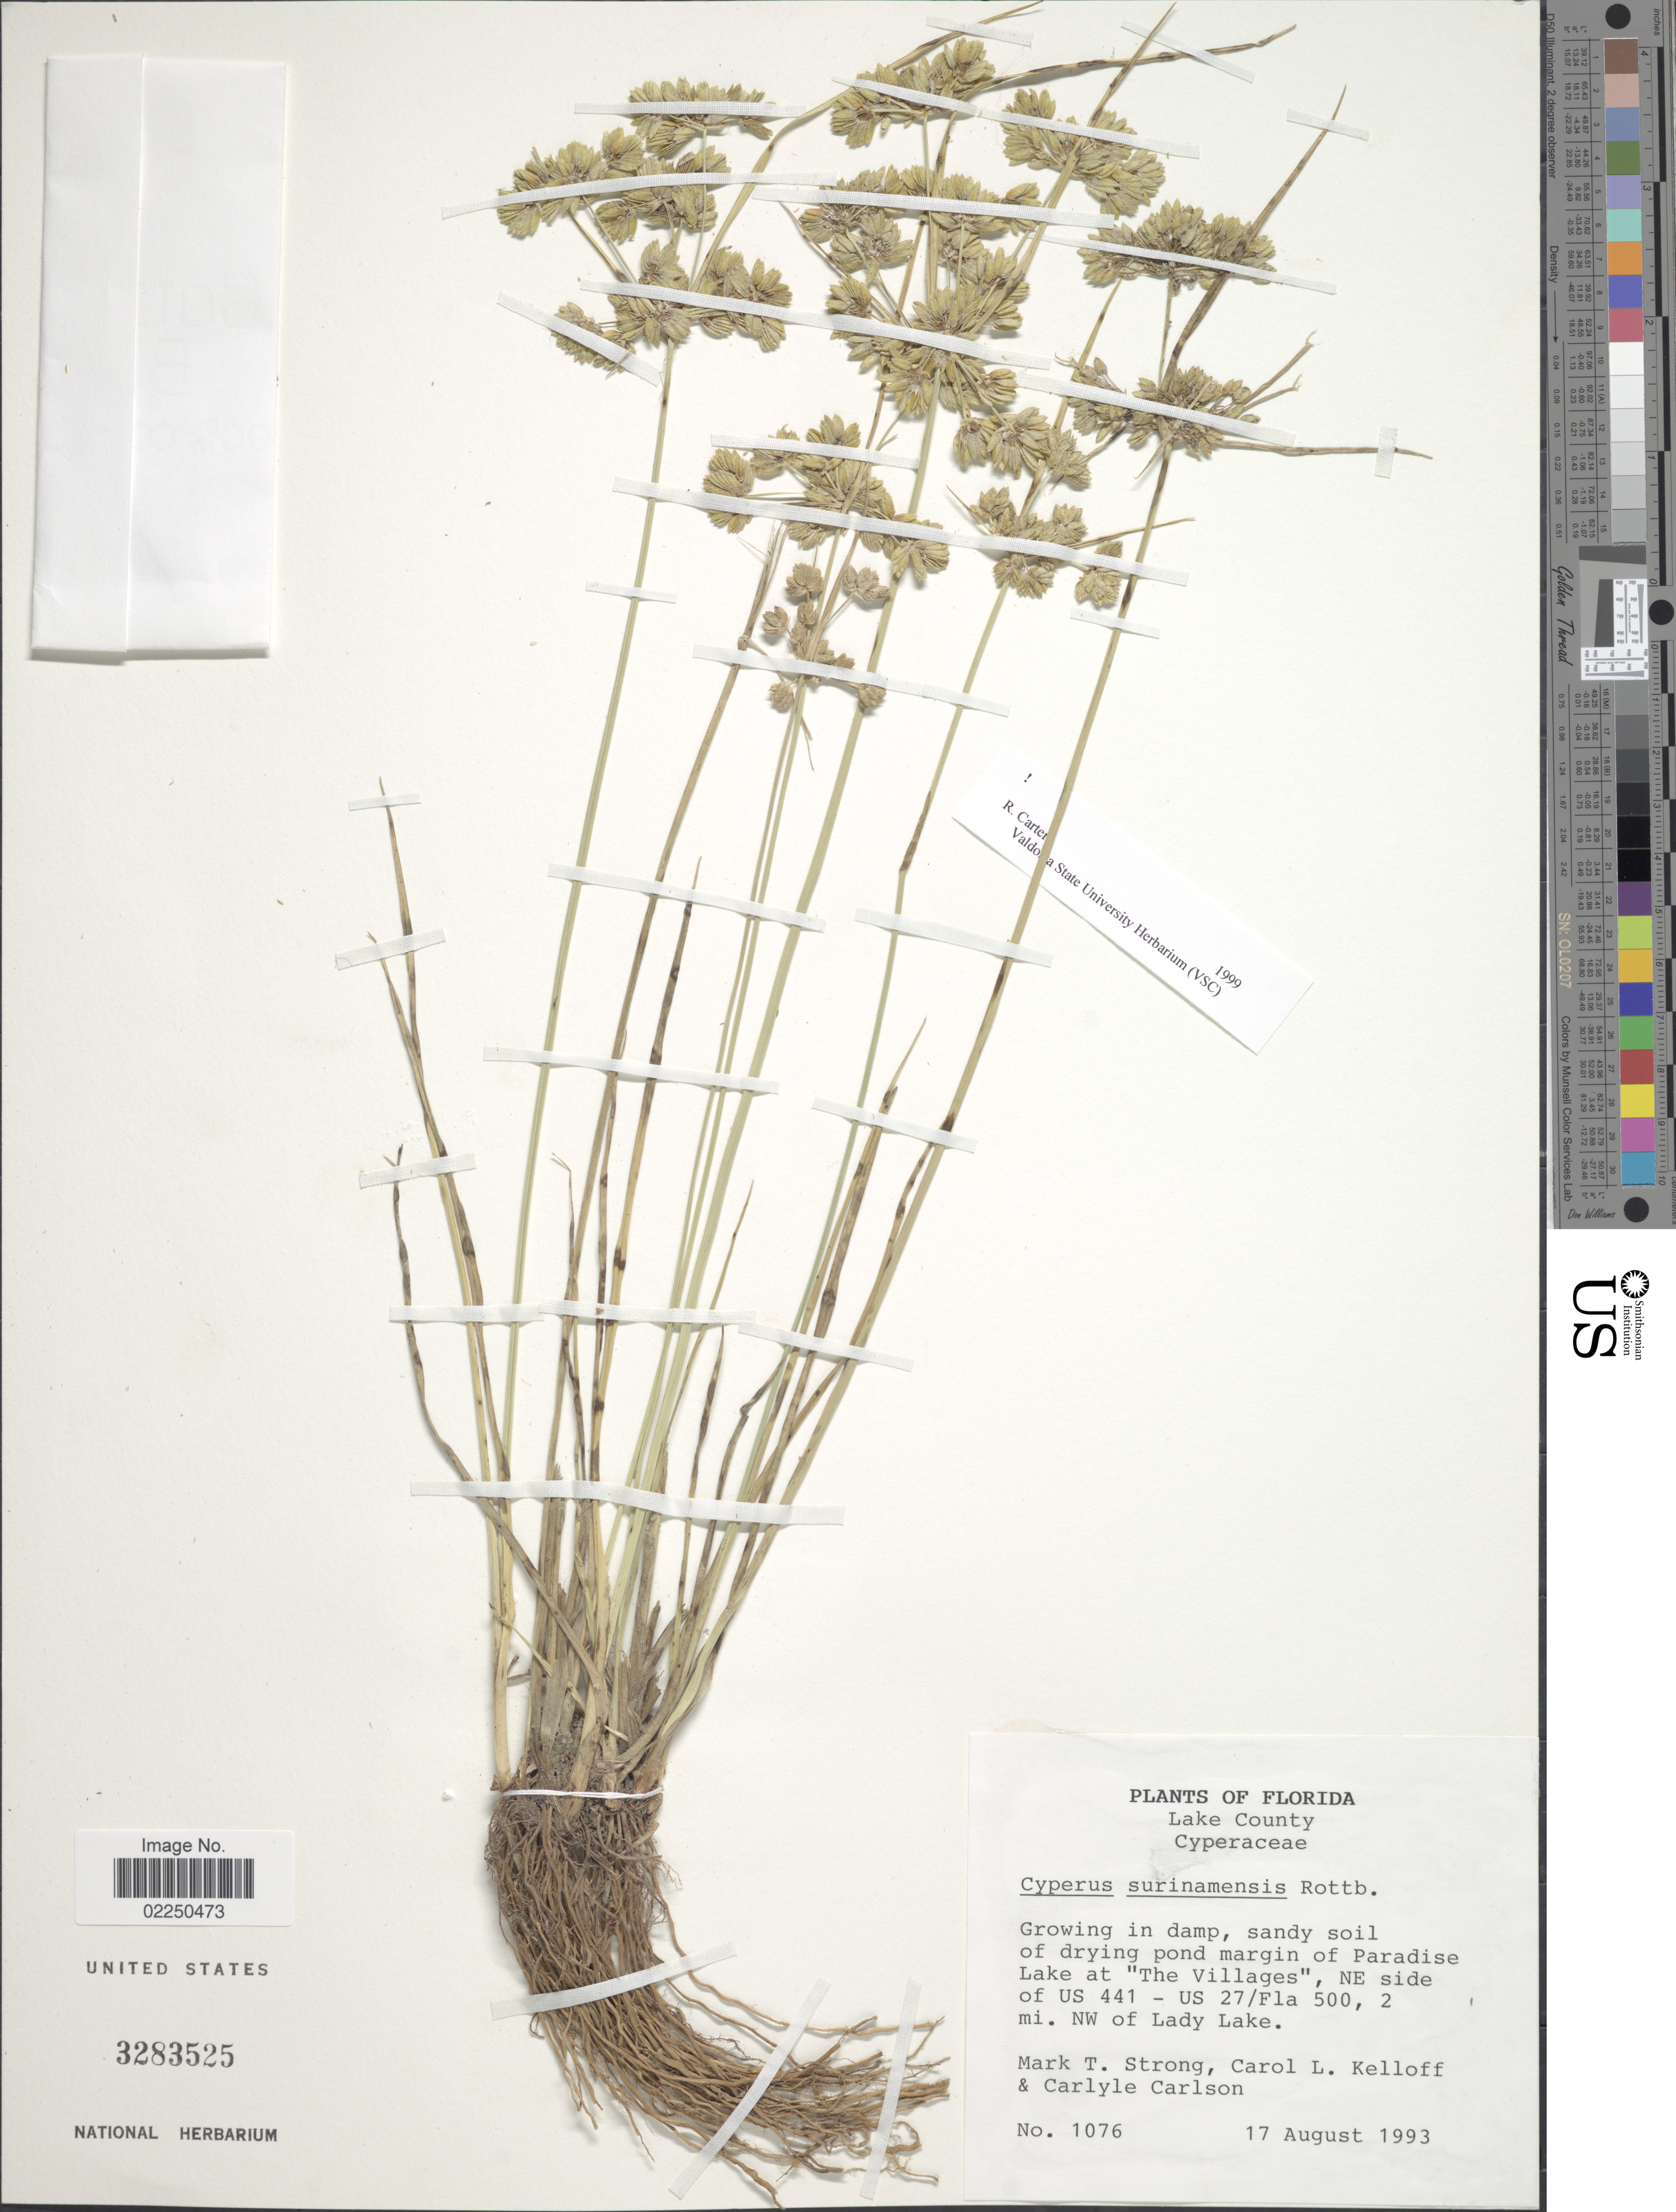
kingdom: Plantae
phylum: Tracheophyta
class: Liliopsida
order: Poales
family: Cyperaceae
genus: Cyperus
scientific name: Cyperus surinamensis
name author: Rottb.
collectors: M. T. Strong, C. L. Kelloff & C. Carlson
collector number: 1076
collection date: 1993-08-17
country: United States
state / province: Florida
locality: Lake County. Growing in damp, sandy soil of drying pond margin of Paradise Lake at "The Villages", NE side of US 441 - US 27/Fla 500, 2 mi. NW of Lady Lake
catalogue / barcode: US 3283525